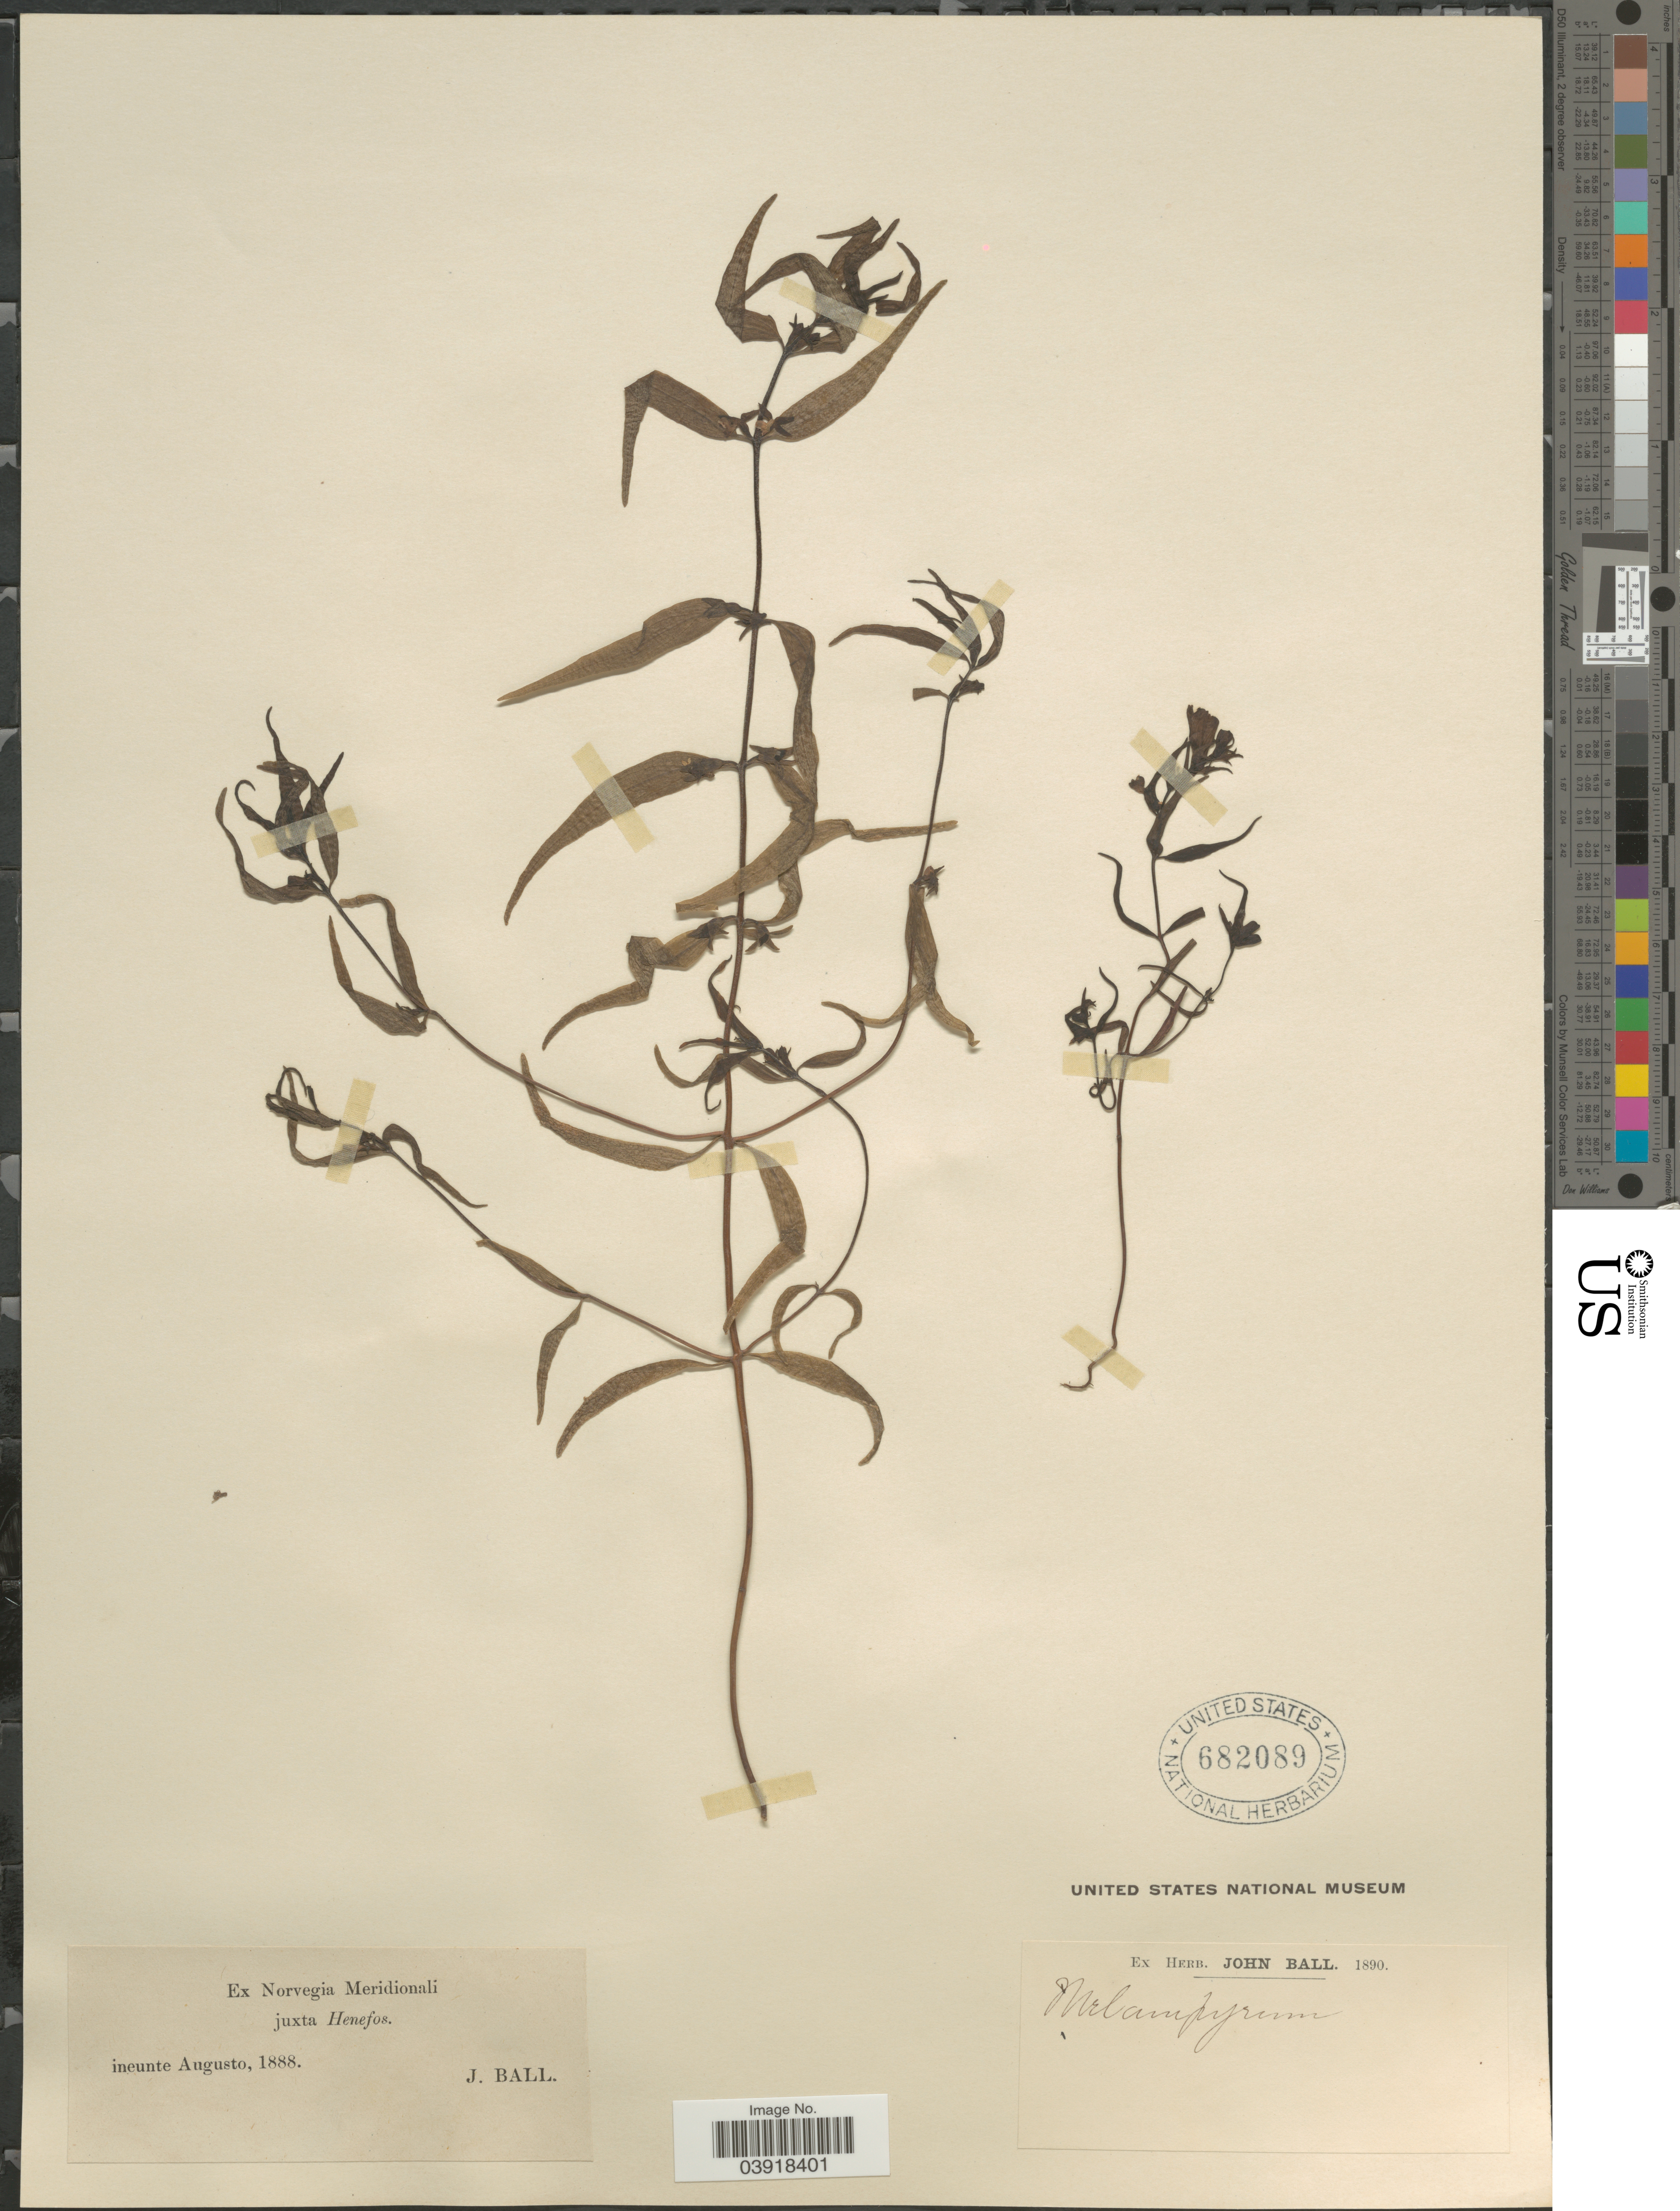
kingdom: Plantae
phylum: Tracheophyta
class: Magnoliopsida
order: Lamiales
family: Orobanchaceae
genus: Melampyrum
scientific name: Melampyrum sp.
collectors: J. Ball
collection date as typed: ineunte Augusto, 1888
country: Norway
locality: Ex Norvegia Meridionali juxta Henefos.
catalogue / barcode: US 682089